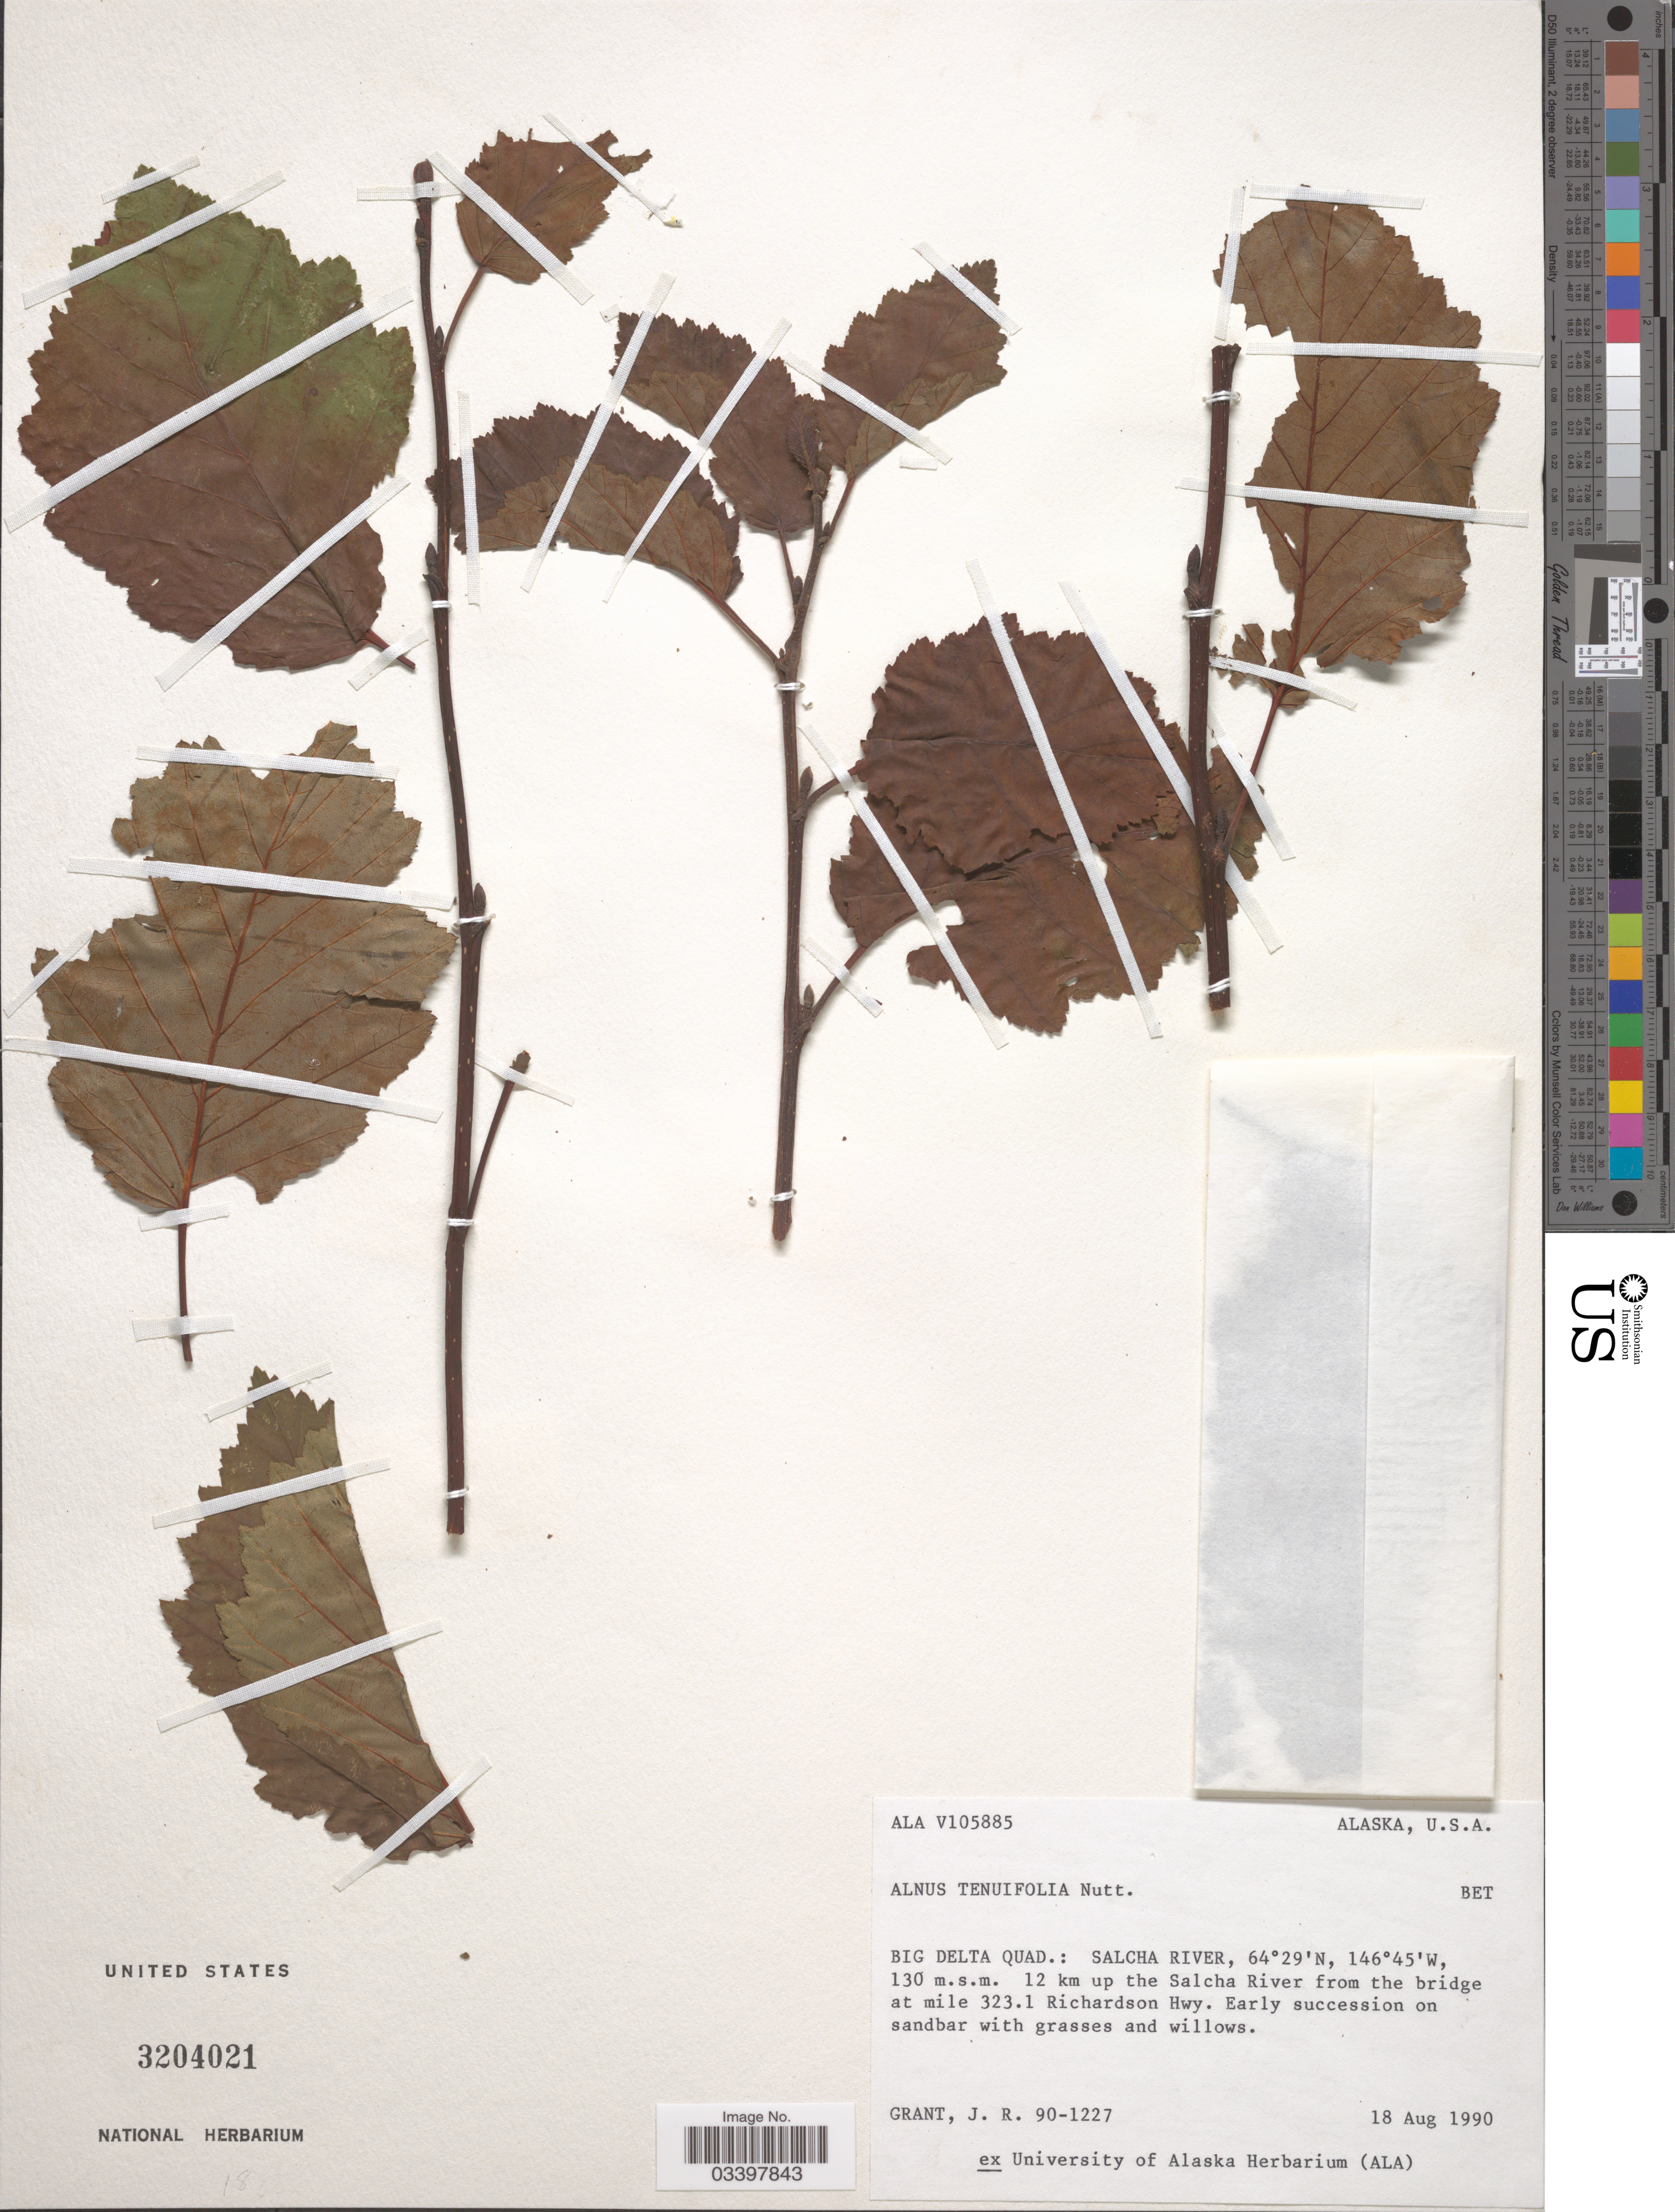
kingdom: Plantae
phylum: Tracheophyta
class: Magnoliopsida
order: Fagales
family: Betulaceae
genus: Alnus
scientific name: Alnus incana subsp. tenuifolia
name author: (Nutt.) Breitung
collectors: J. Grant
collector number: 90-1227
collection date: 1990-08-18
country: United States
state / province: Alaska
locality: Big Delta Quad.: Salcha River. 12 km up the Salcha River from the bridge at mile 323.1 Richardson Hwy.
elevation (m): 130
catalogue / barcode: US 3204021